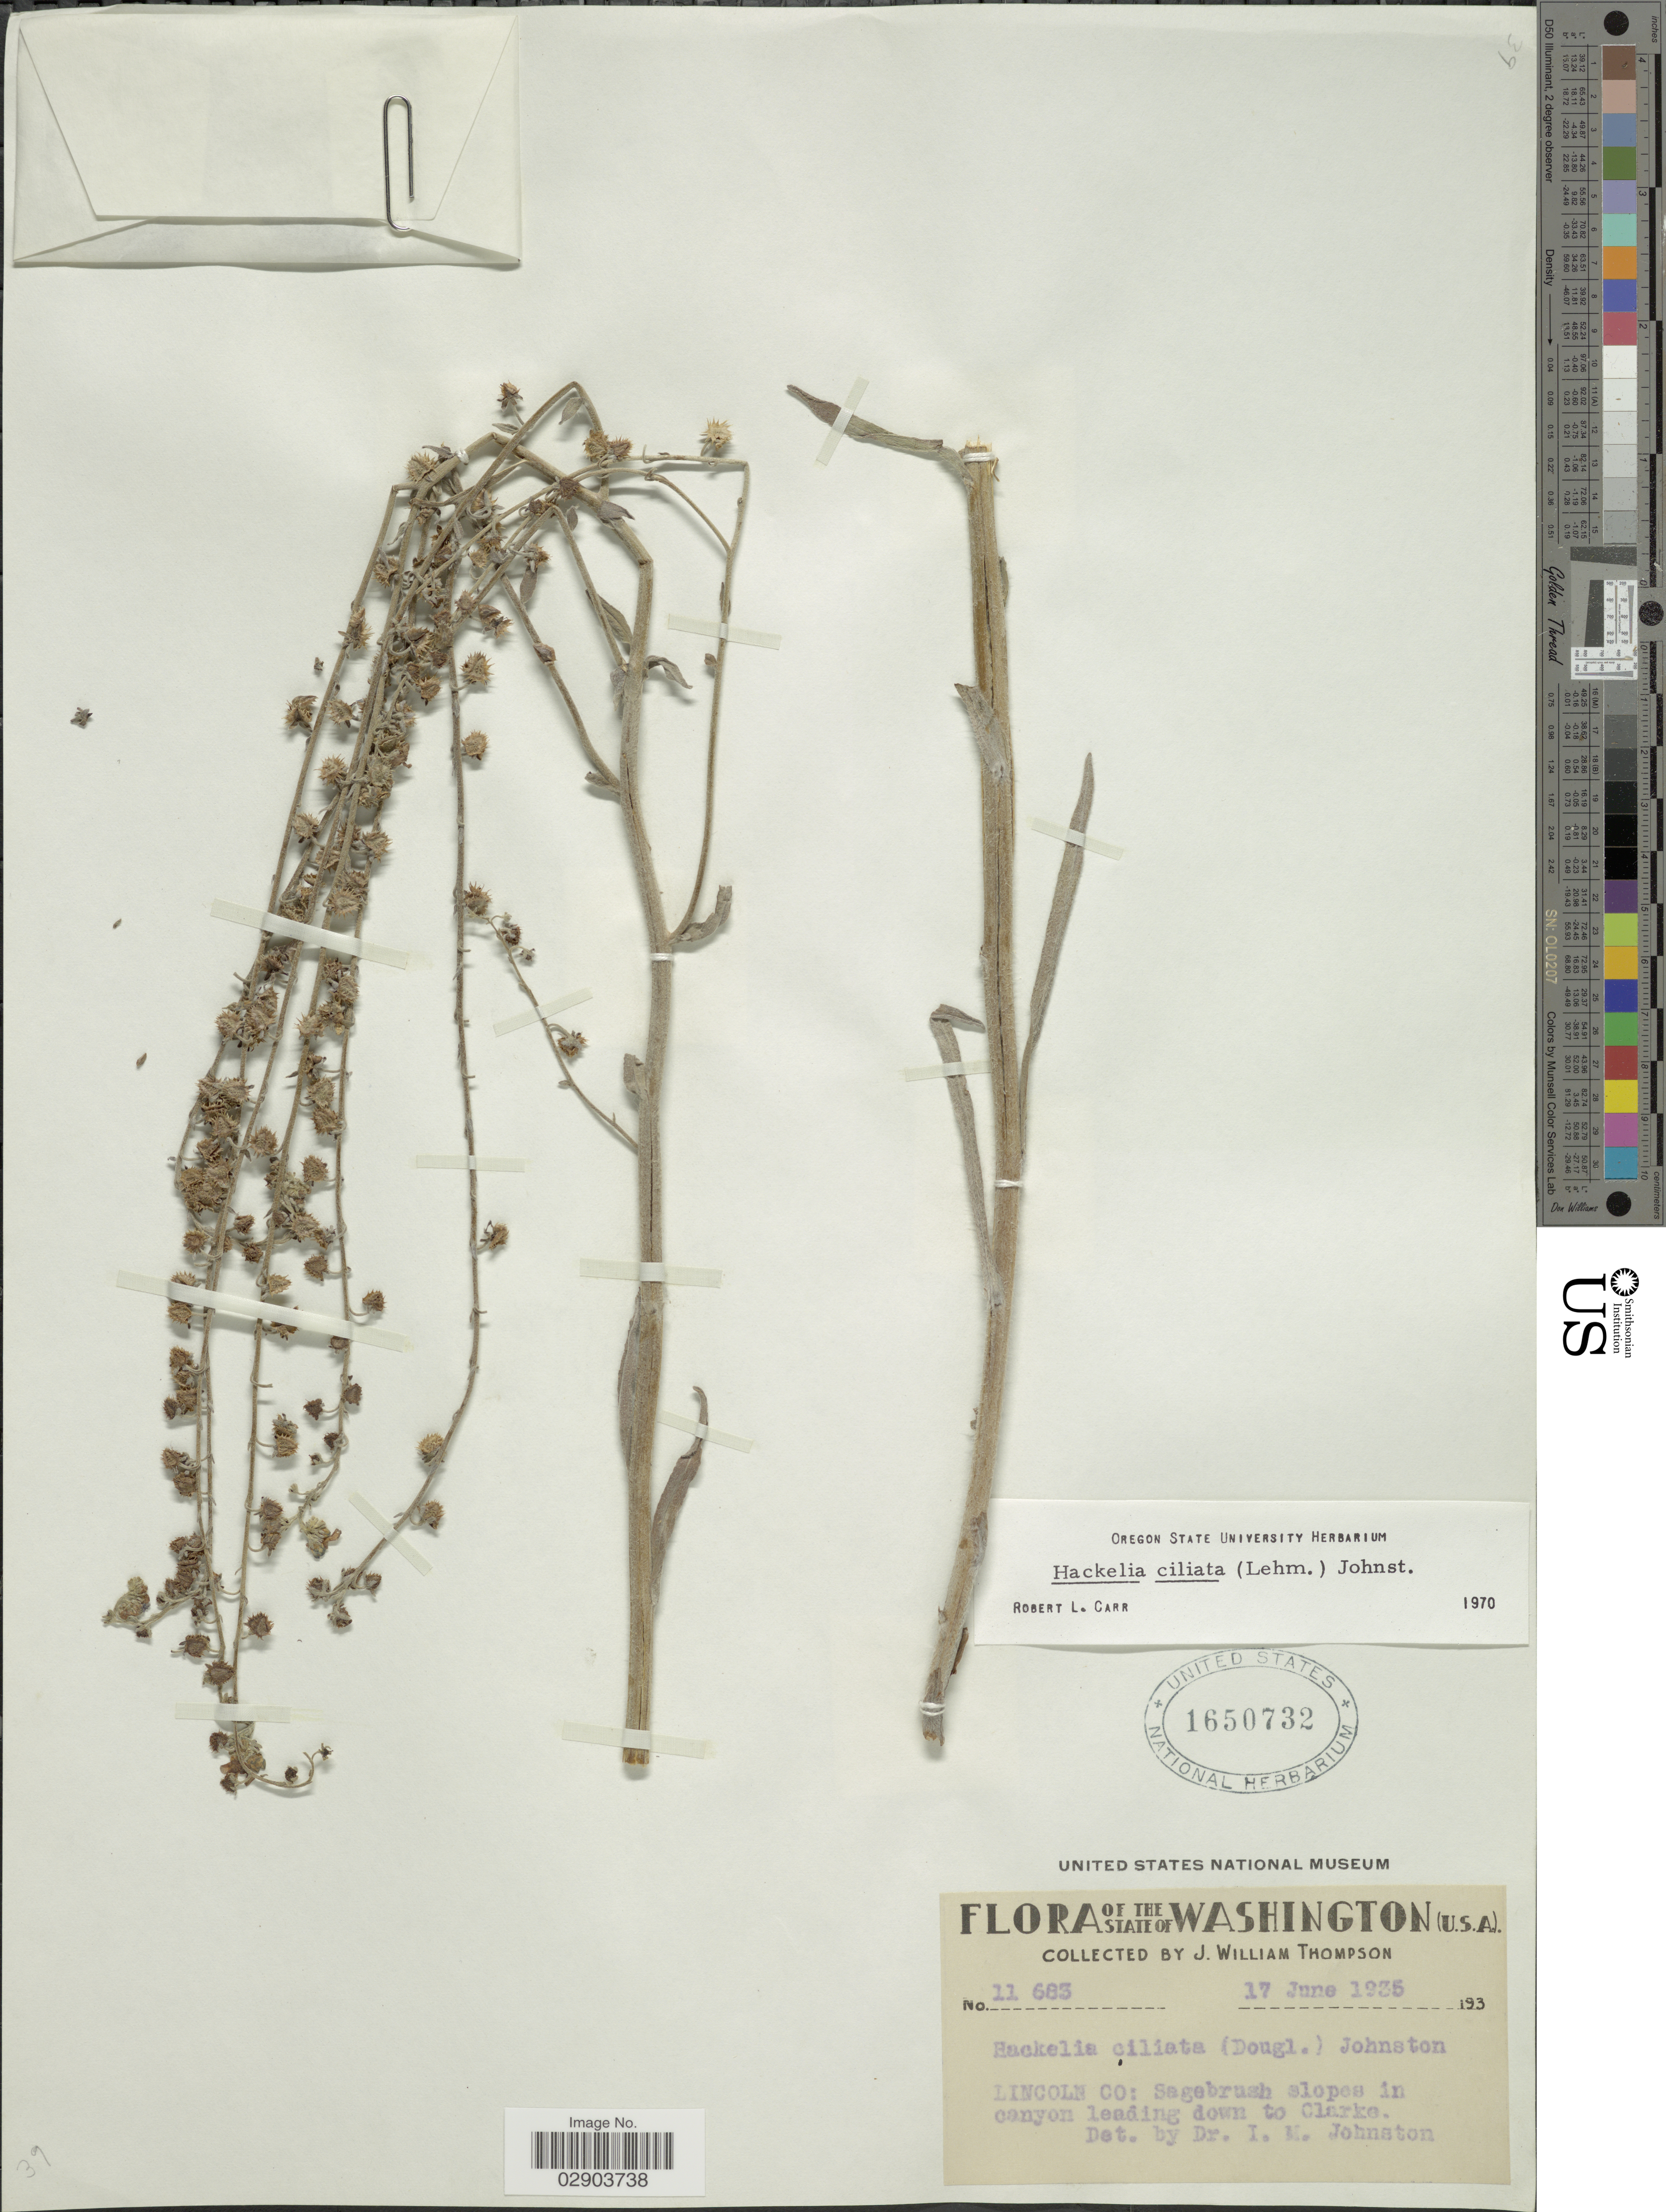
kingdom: Plantae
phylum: Tracheophyta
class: Magnoliopsida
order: Boraginales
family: Boraginaceae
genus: Hackelia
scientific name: Hackelia ciliata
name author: (Douglas ex Lehm.) I.M. Johnst.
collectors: J. W. Thompson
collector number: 11683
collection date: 1935-06-17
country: United States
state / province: Washington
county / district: Lincoln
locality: Lincoln Co.: Sagebrush slopes in canyon leading down to Clarke.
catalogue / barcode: US 1650732